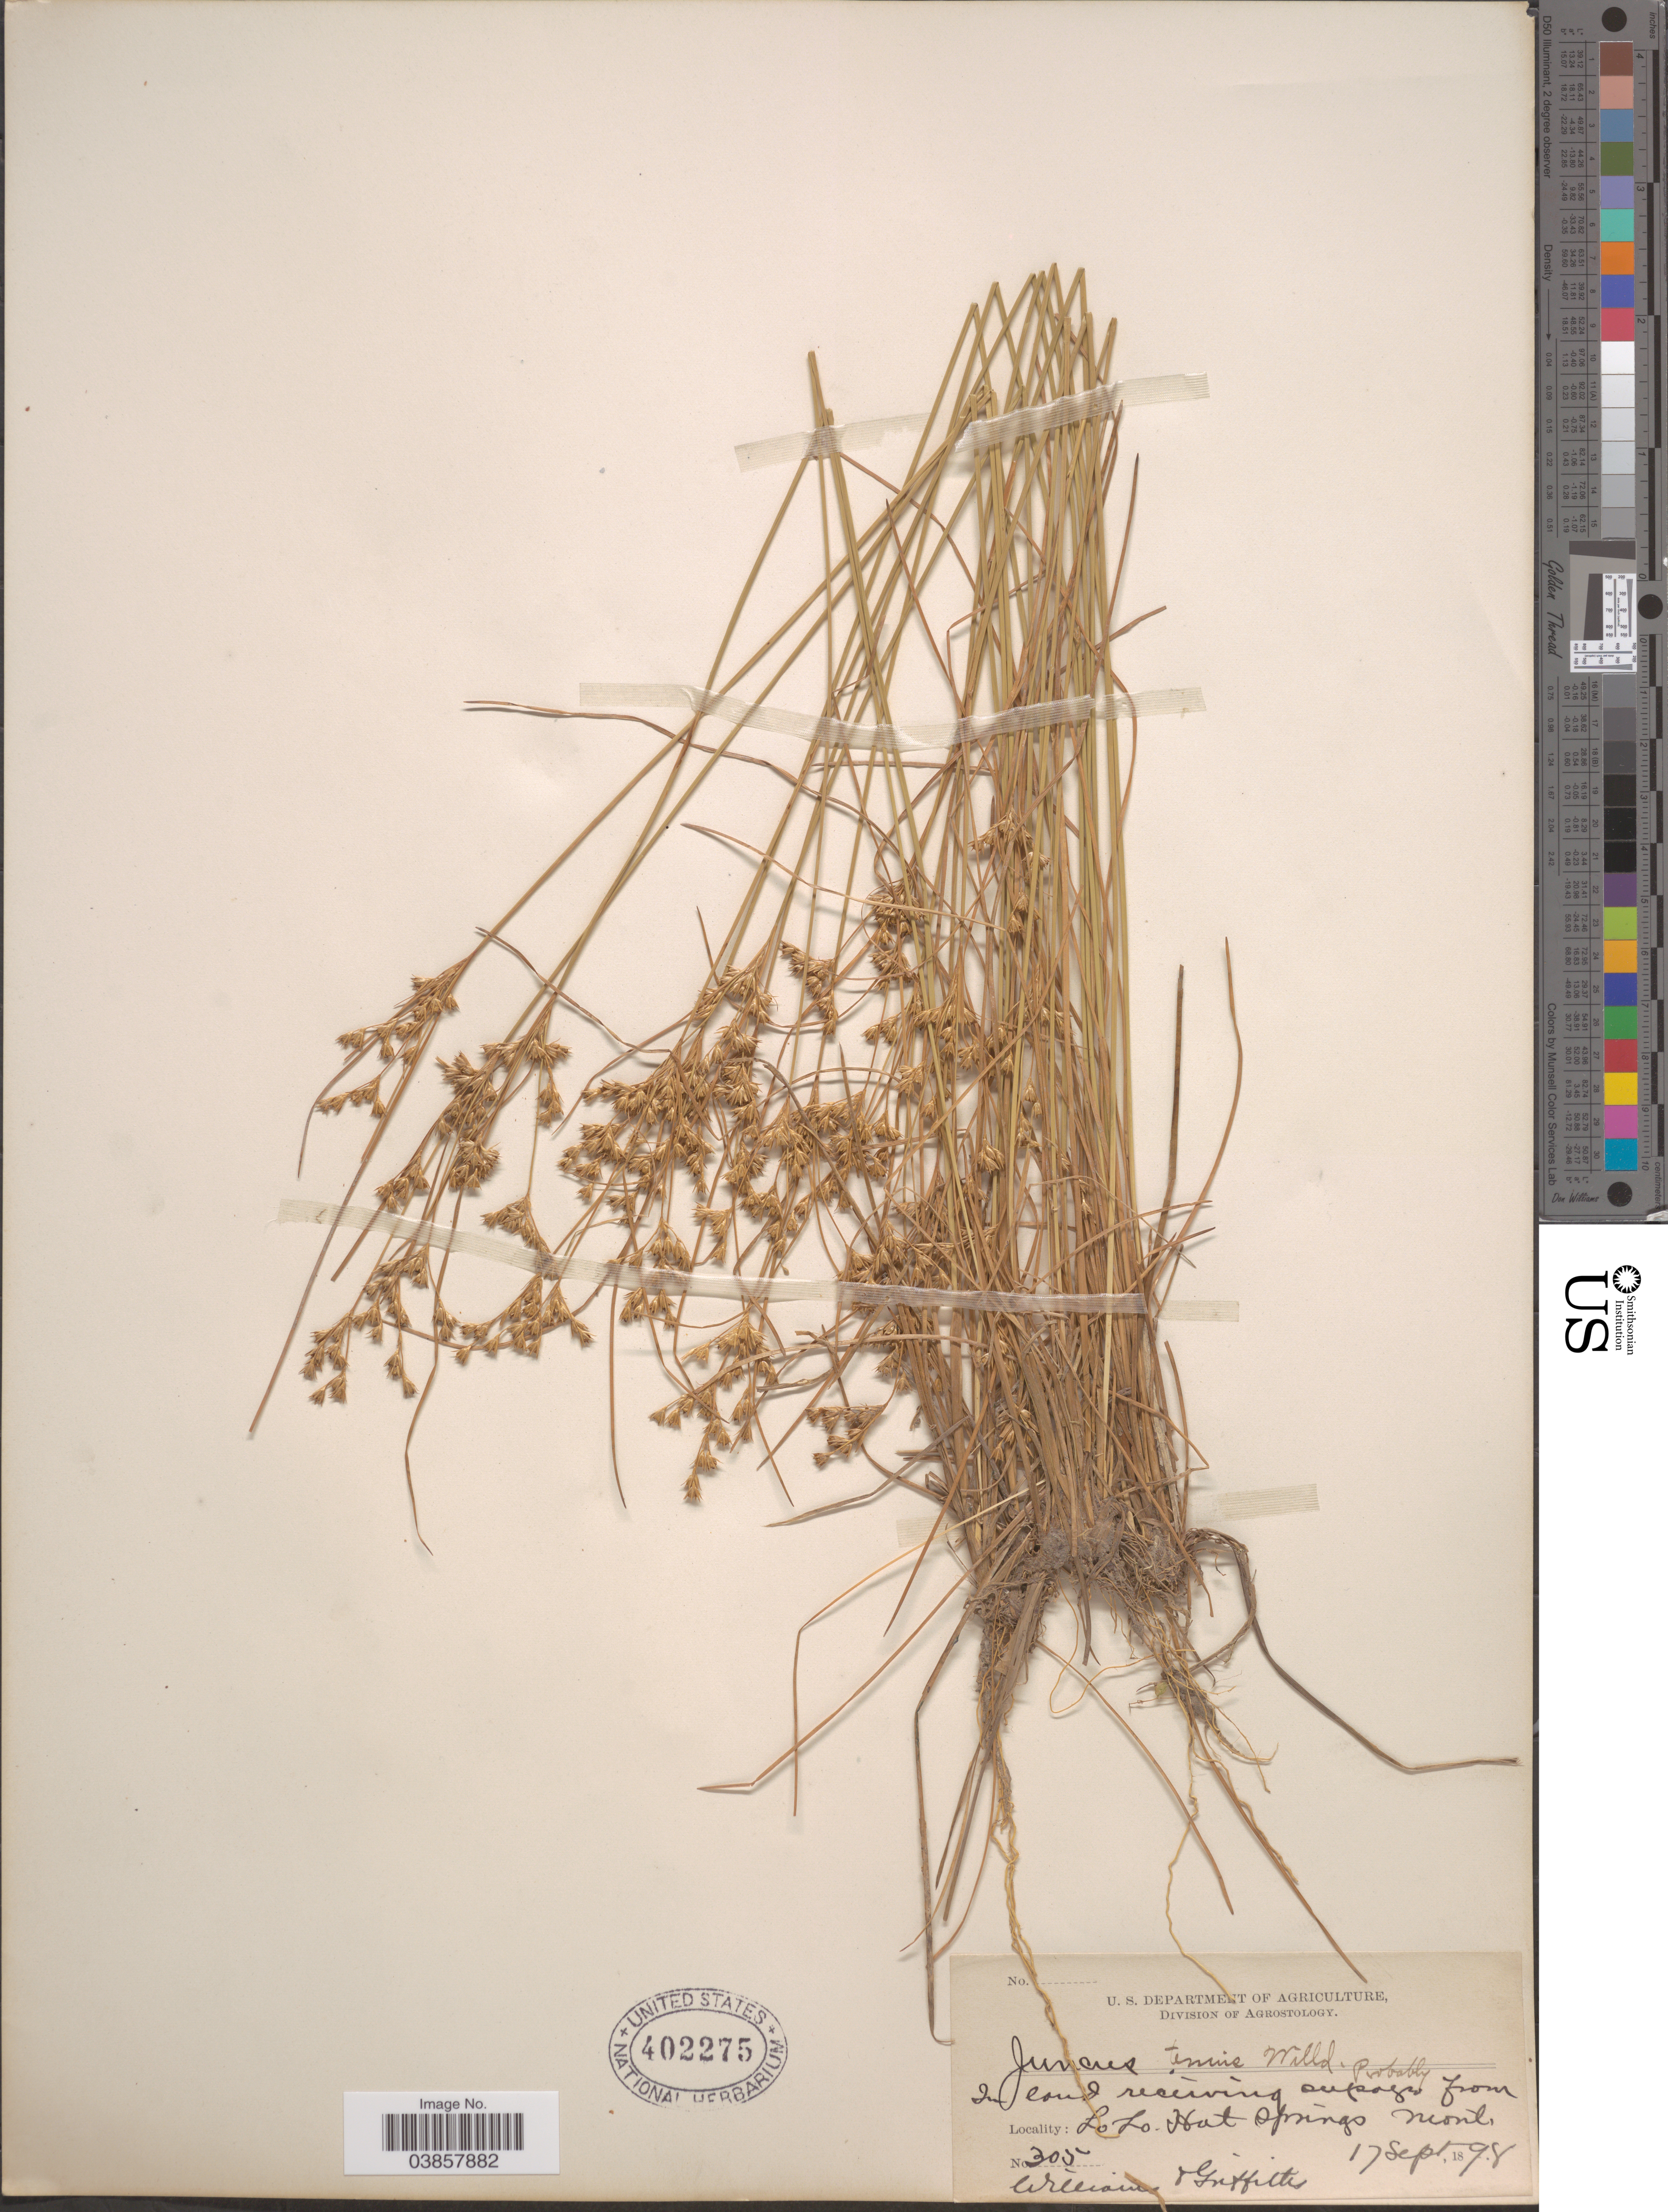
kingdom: Plantae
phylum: Tracheophyta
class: Liliopsida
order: Poales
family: Juncaceae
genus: Juncus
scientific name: Juncus tenuis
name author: Willd.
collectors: -- Williams & -- Griffiths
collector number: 305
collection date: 1898-09-17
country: United States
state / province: Montana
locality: Lolo. Hot Springs.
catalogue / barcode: US 402275